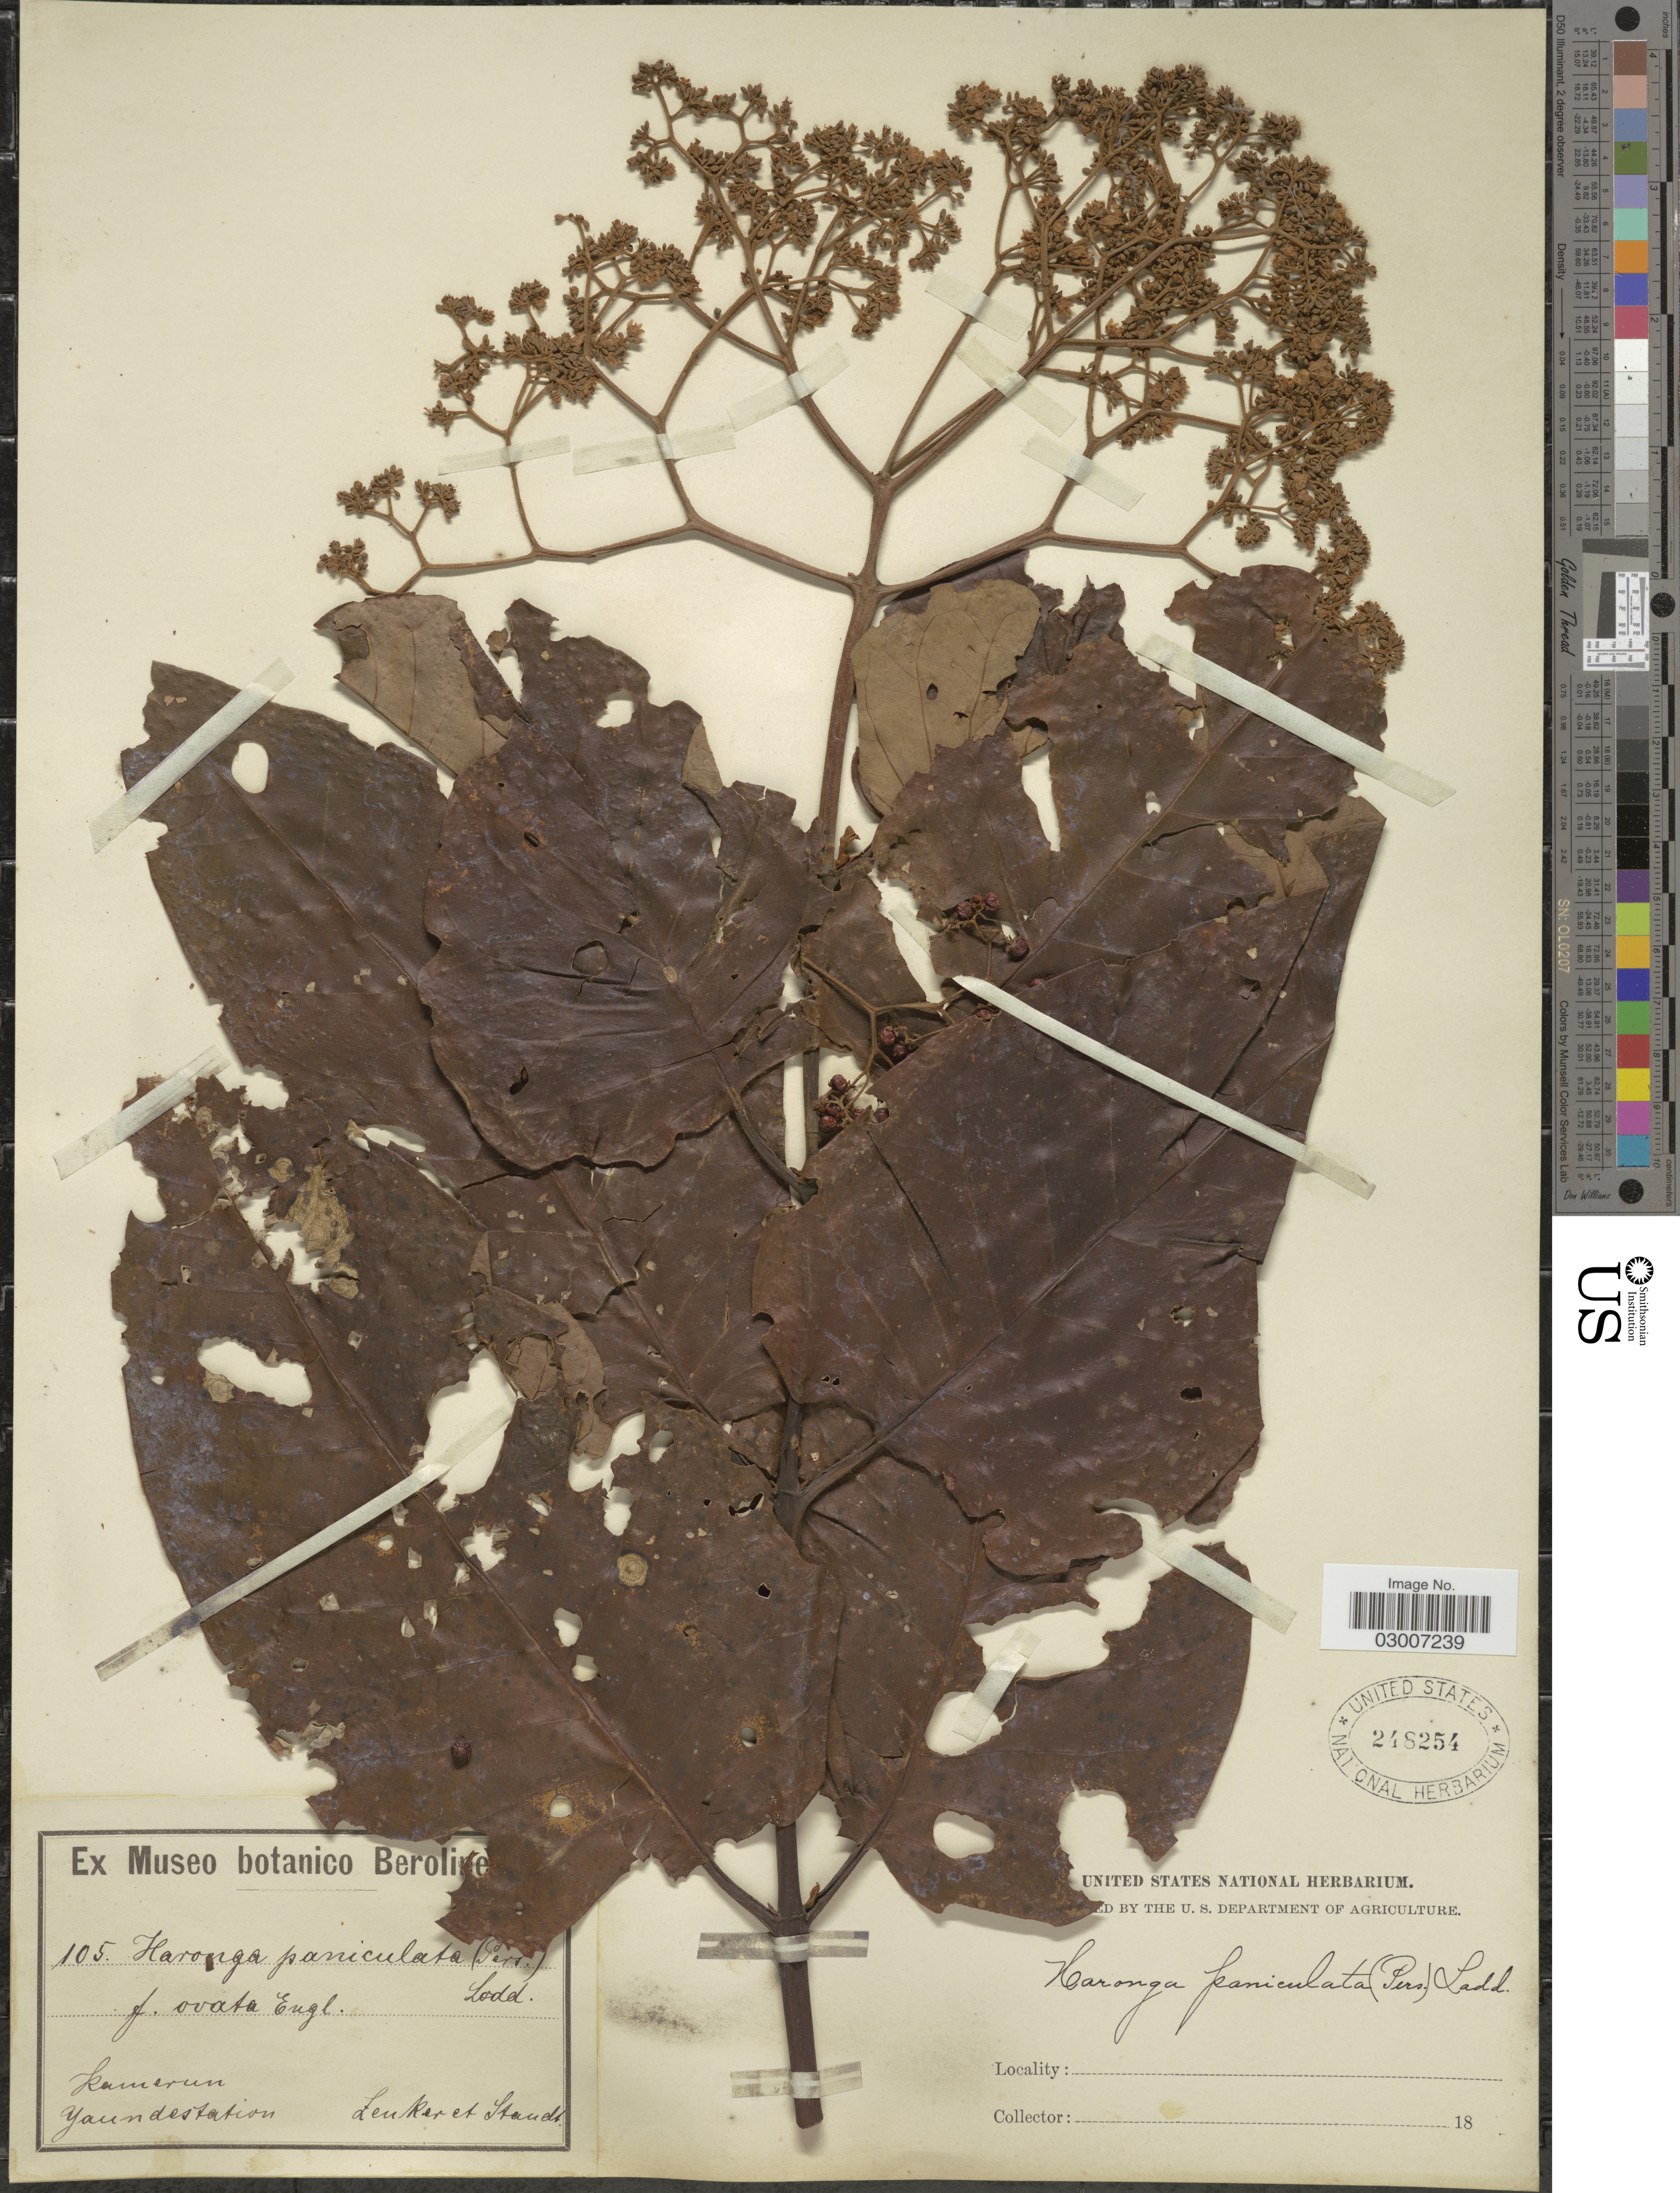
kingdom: Plantae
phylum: Tracheophyta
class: Magnoliopsida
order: Malpighiales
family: Hypericaceae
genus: Harungana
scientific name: Harungana madagascariensis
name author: Lam. ex Poir.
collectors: Zenker, -- & -. Staudt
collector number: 105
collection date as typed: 18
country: Cameroon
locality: Yaunde station.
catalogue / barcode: US 248254